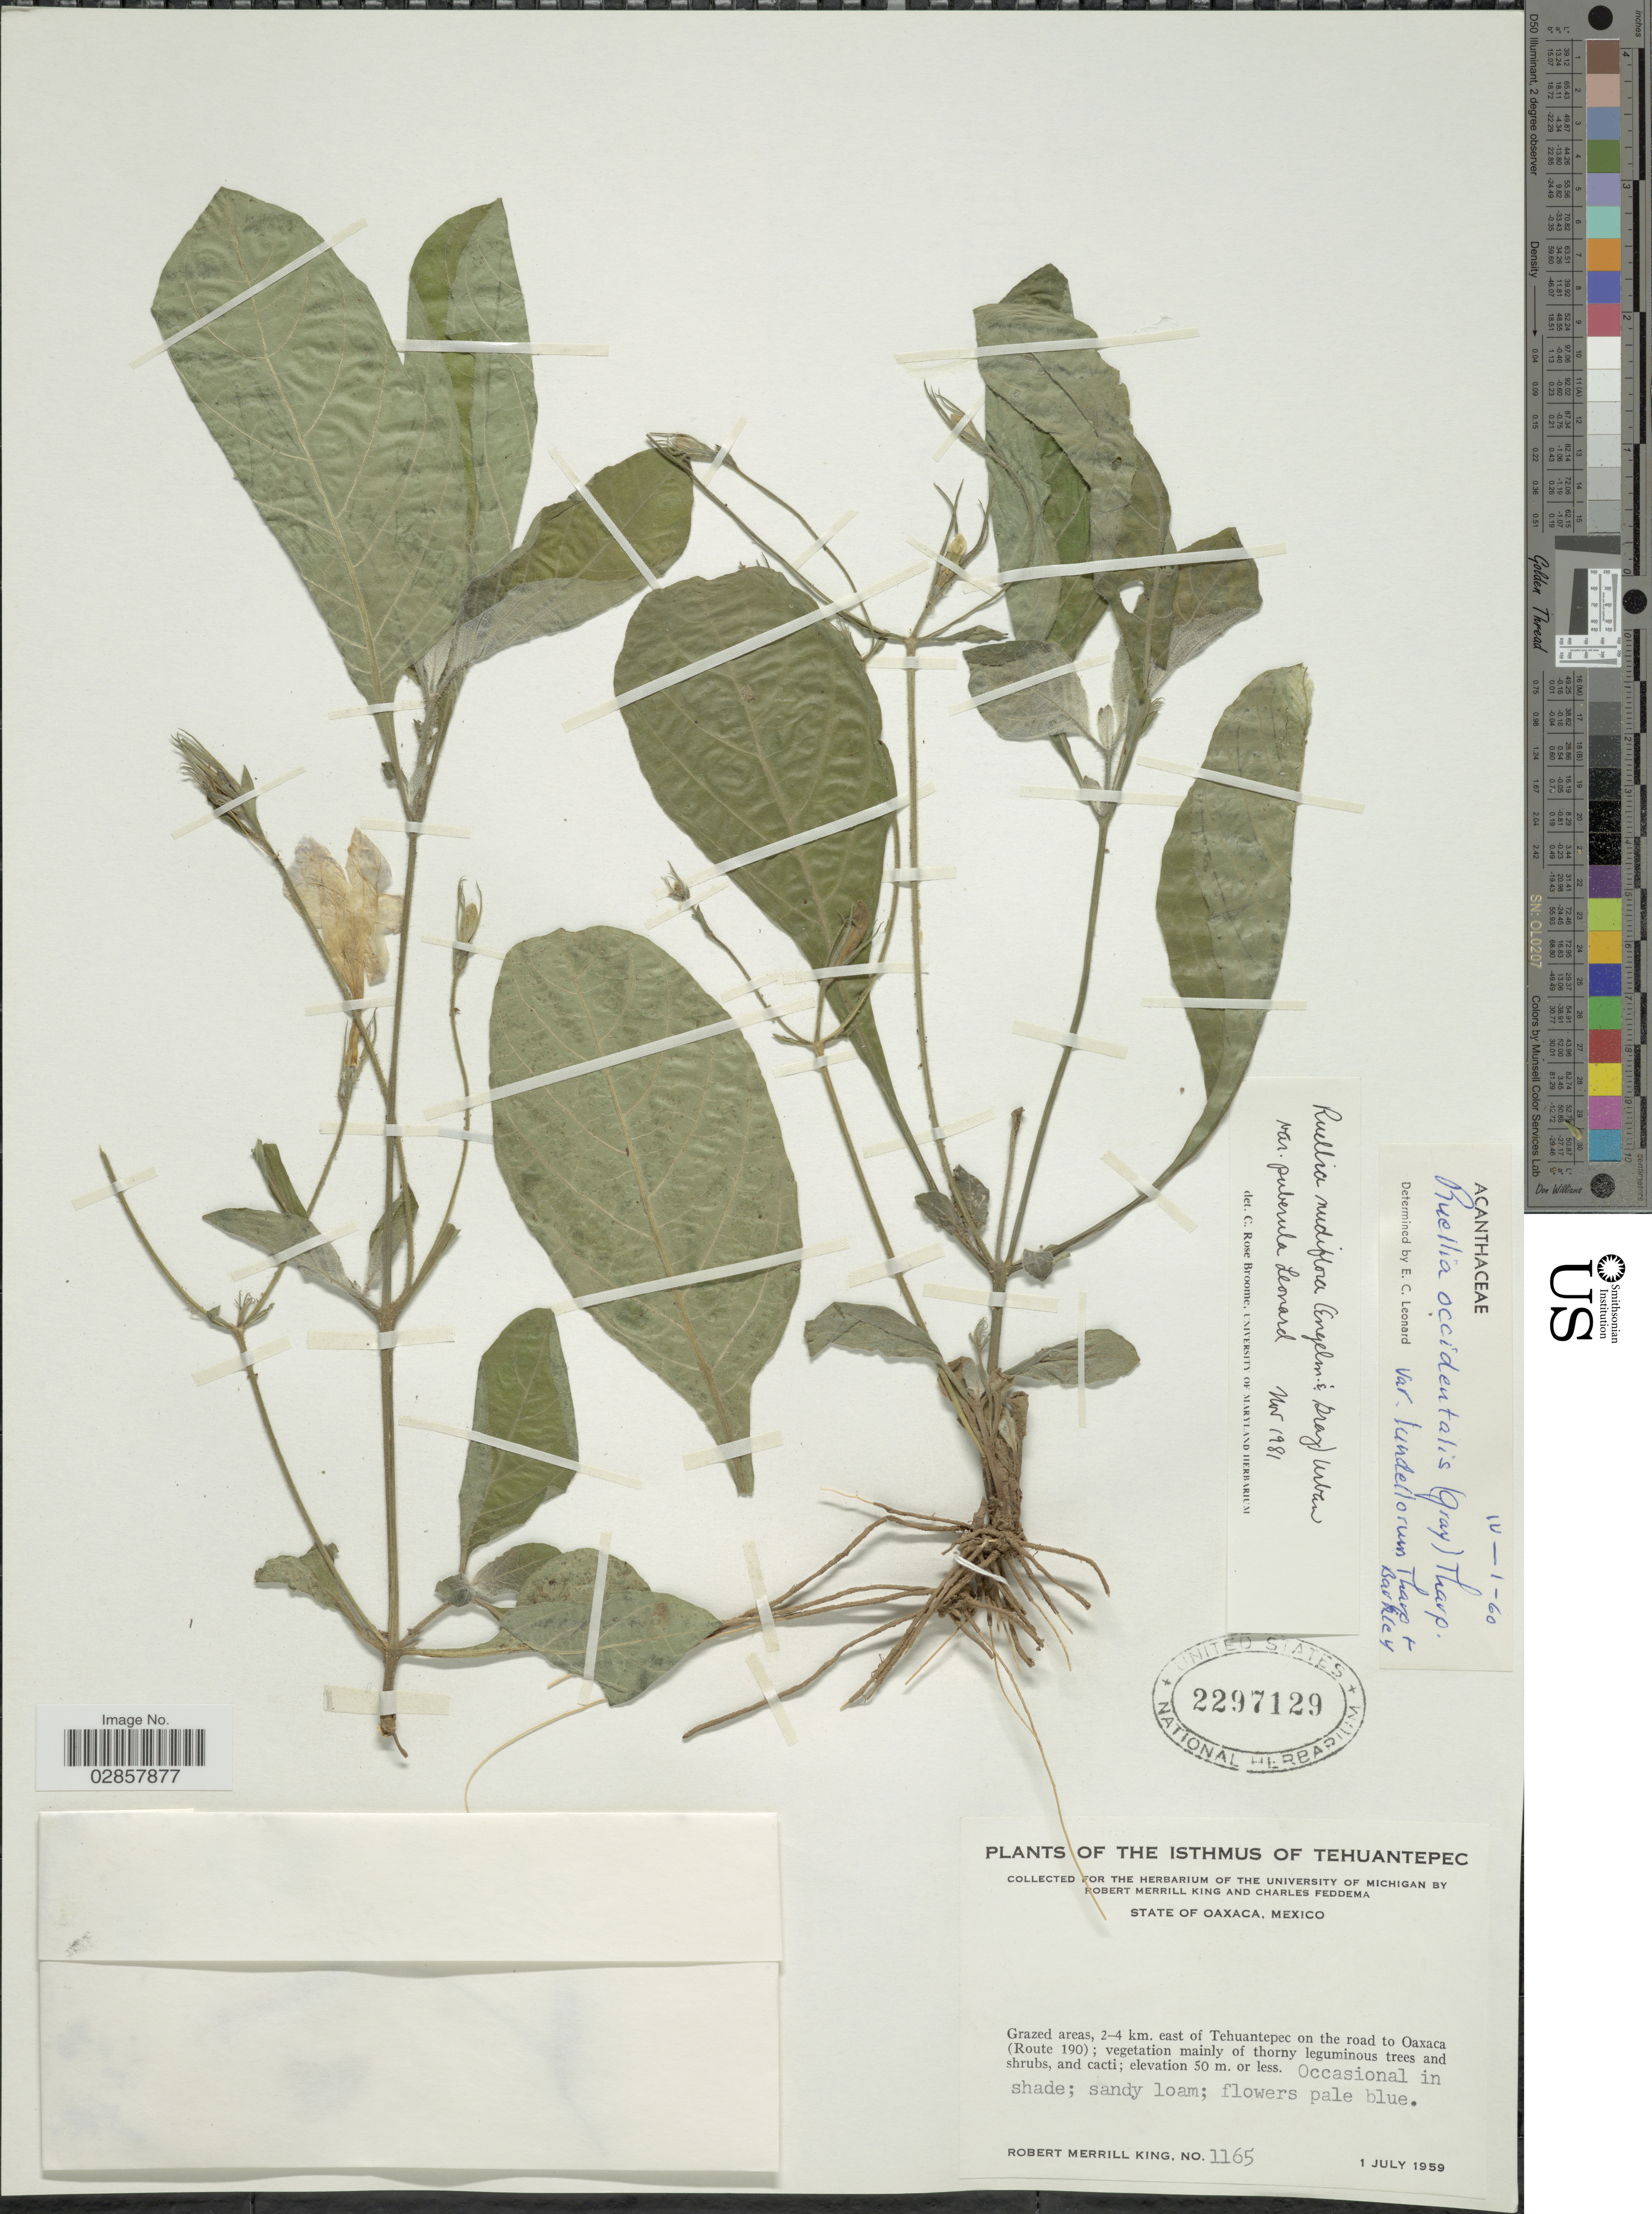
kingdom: Plantae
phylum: Tracheophyta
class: Magnoliopsida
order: Lamiales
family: Acanthaceae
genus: Ruellia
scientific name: Ruellia nudiflora var. puberula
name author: Leonard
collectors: R. M. King & C. Feddema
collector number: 1165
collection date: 1959-07-01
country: Mexico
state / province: Oaxaca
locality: Isthmus of Tehuantepec. Grazed areas, 2-4 km. east of Tehuantepec on the road to Oaxaca (Route 190).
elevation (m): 50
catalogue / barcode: US 2297129